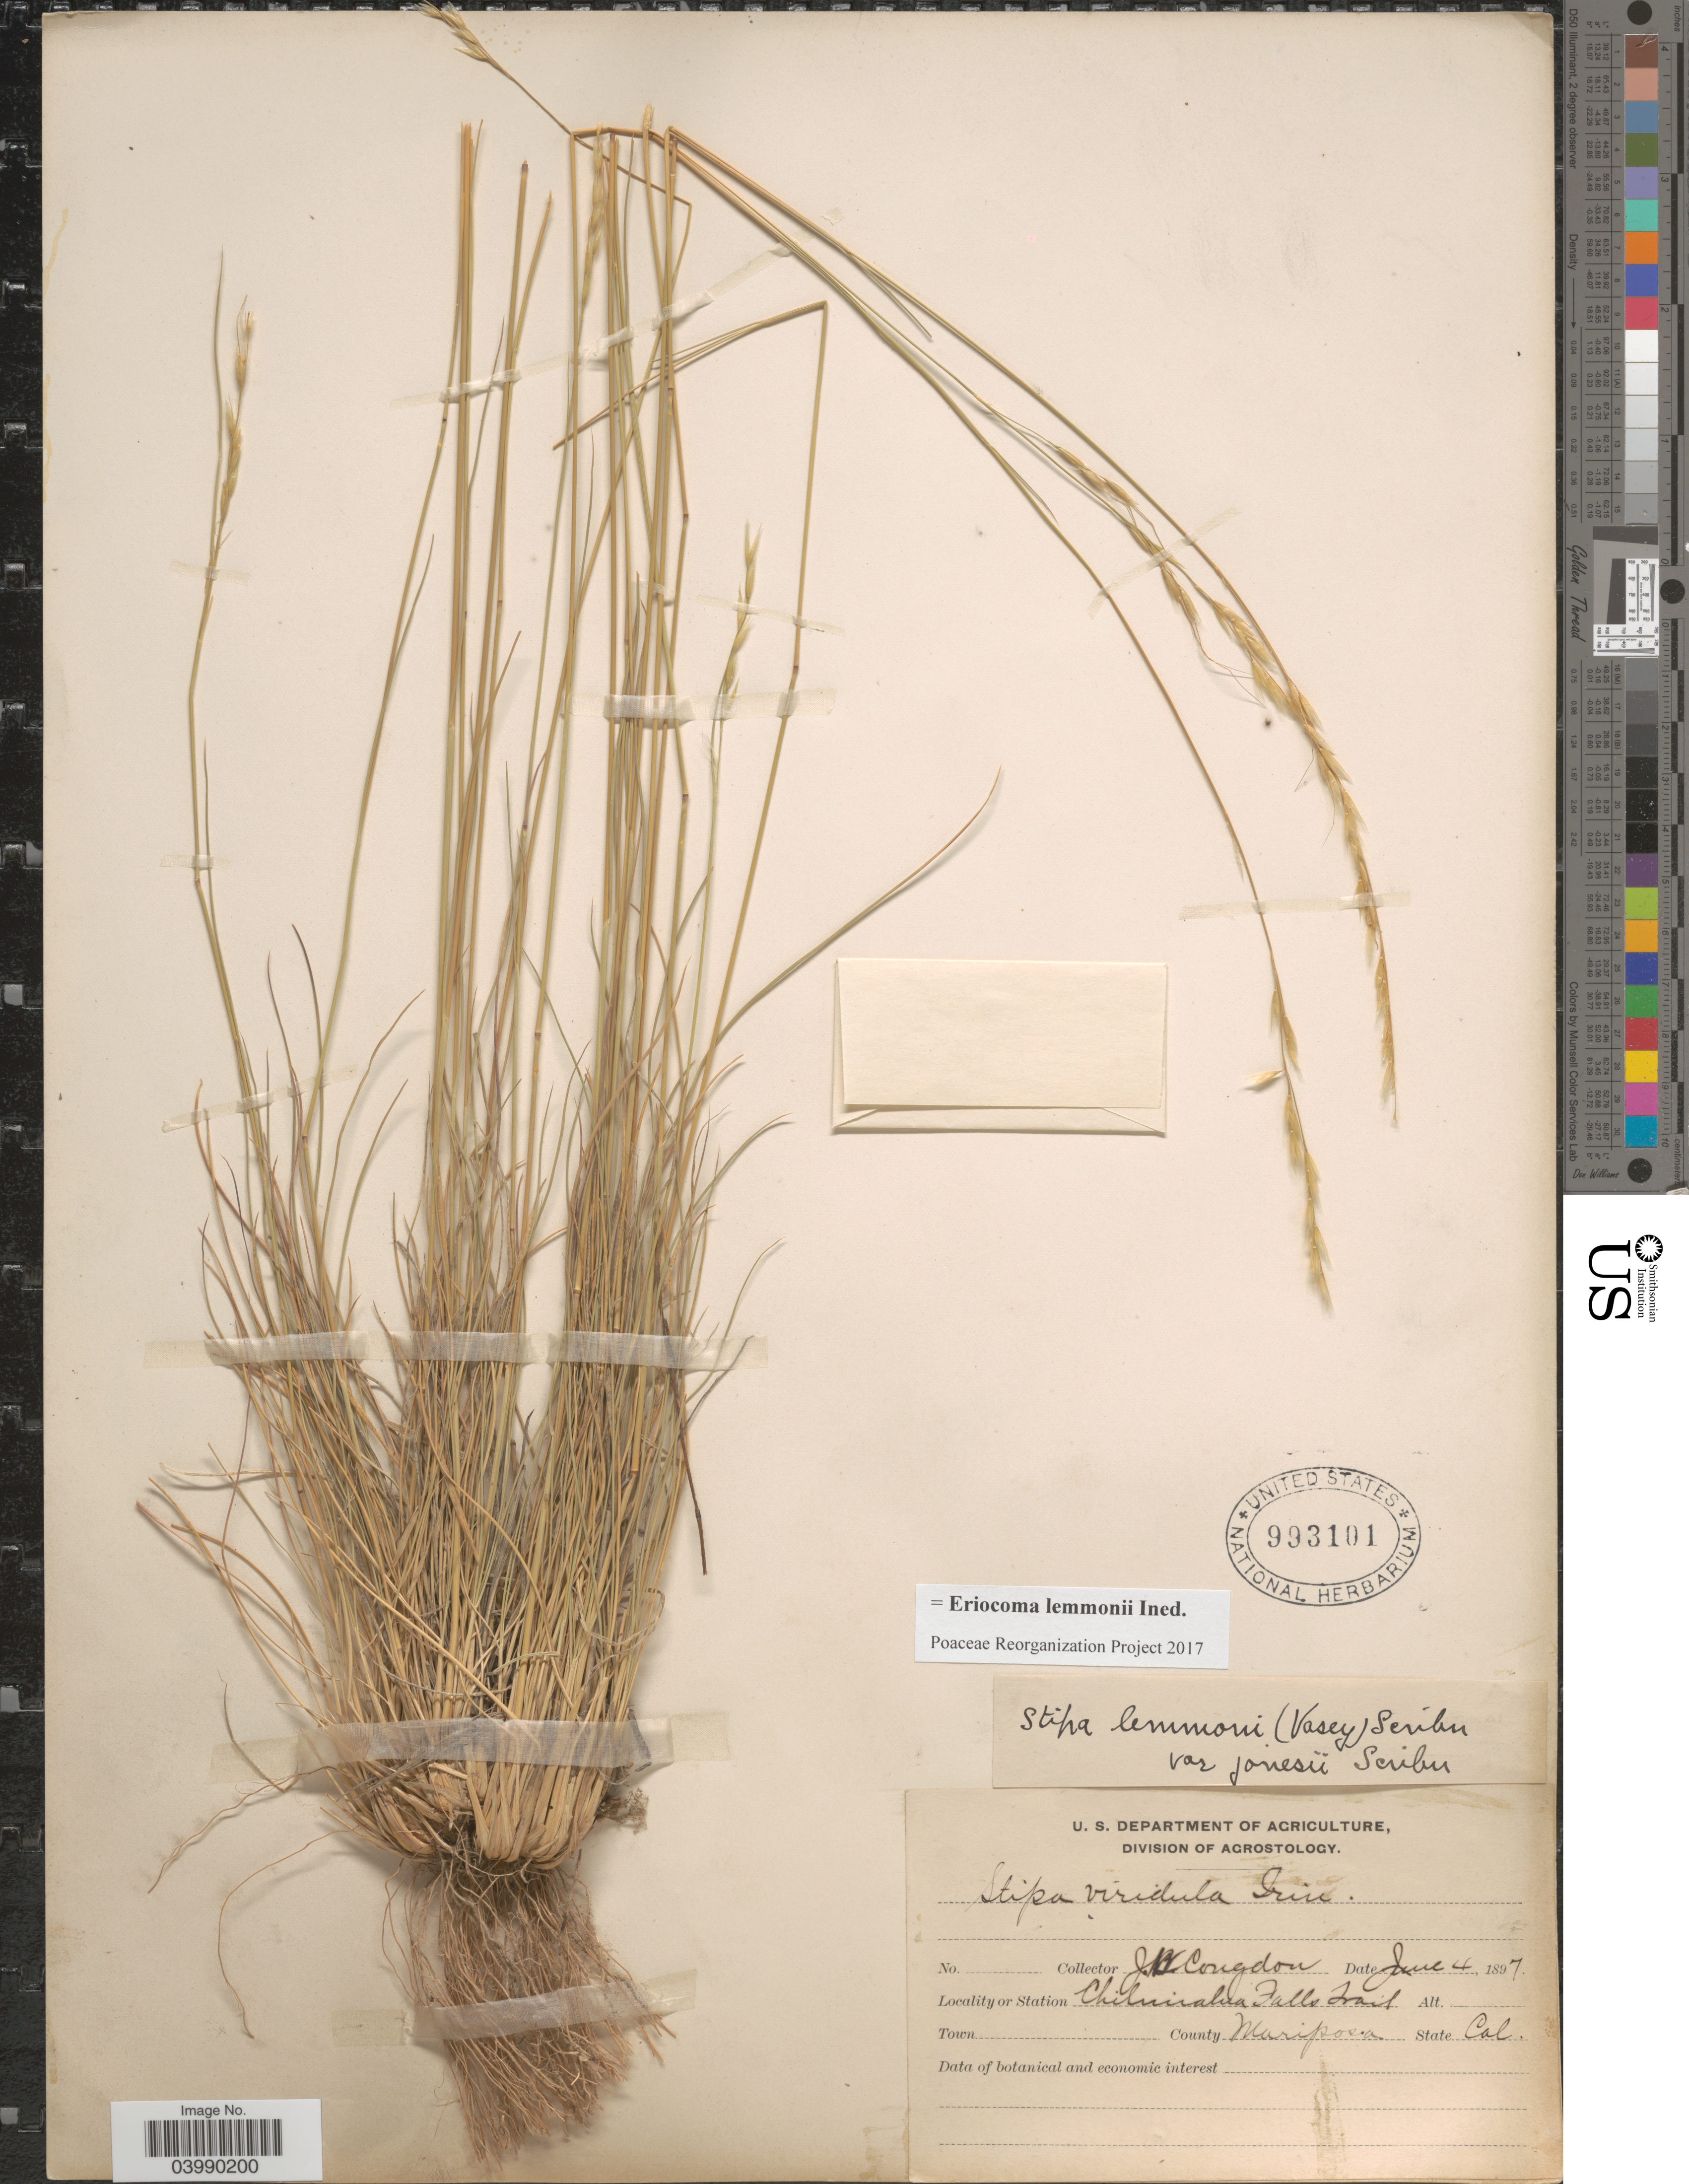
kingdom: Plantae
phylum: Tracheophyta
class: Liliopsida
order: Poales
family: Poaceae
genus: Eriocoma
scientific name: Eriocoma lemmonii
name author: (Vasey) Romasch.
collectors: J. W. Congdon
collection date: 1897-06-04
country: United States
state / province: California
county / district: Mariposa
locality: Station Chilnualna Falls Trail. County Mariposa.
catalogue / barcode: US 993101